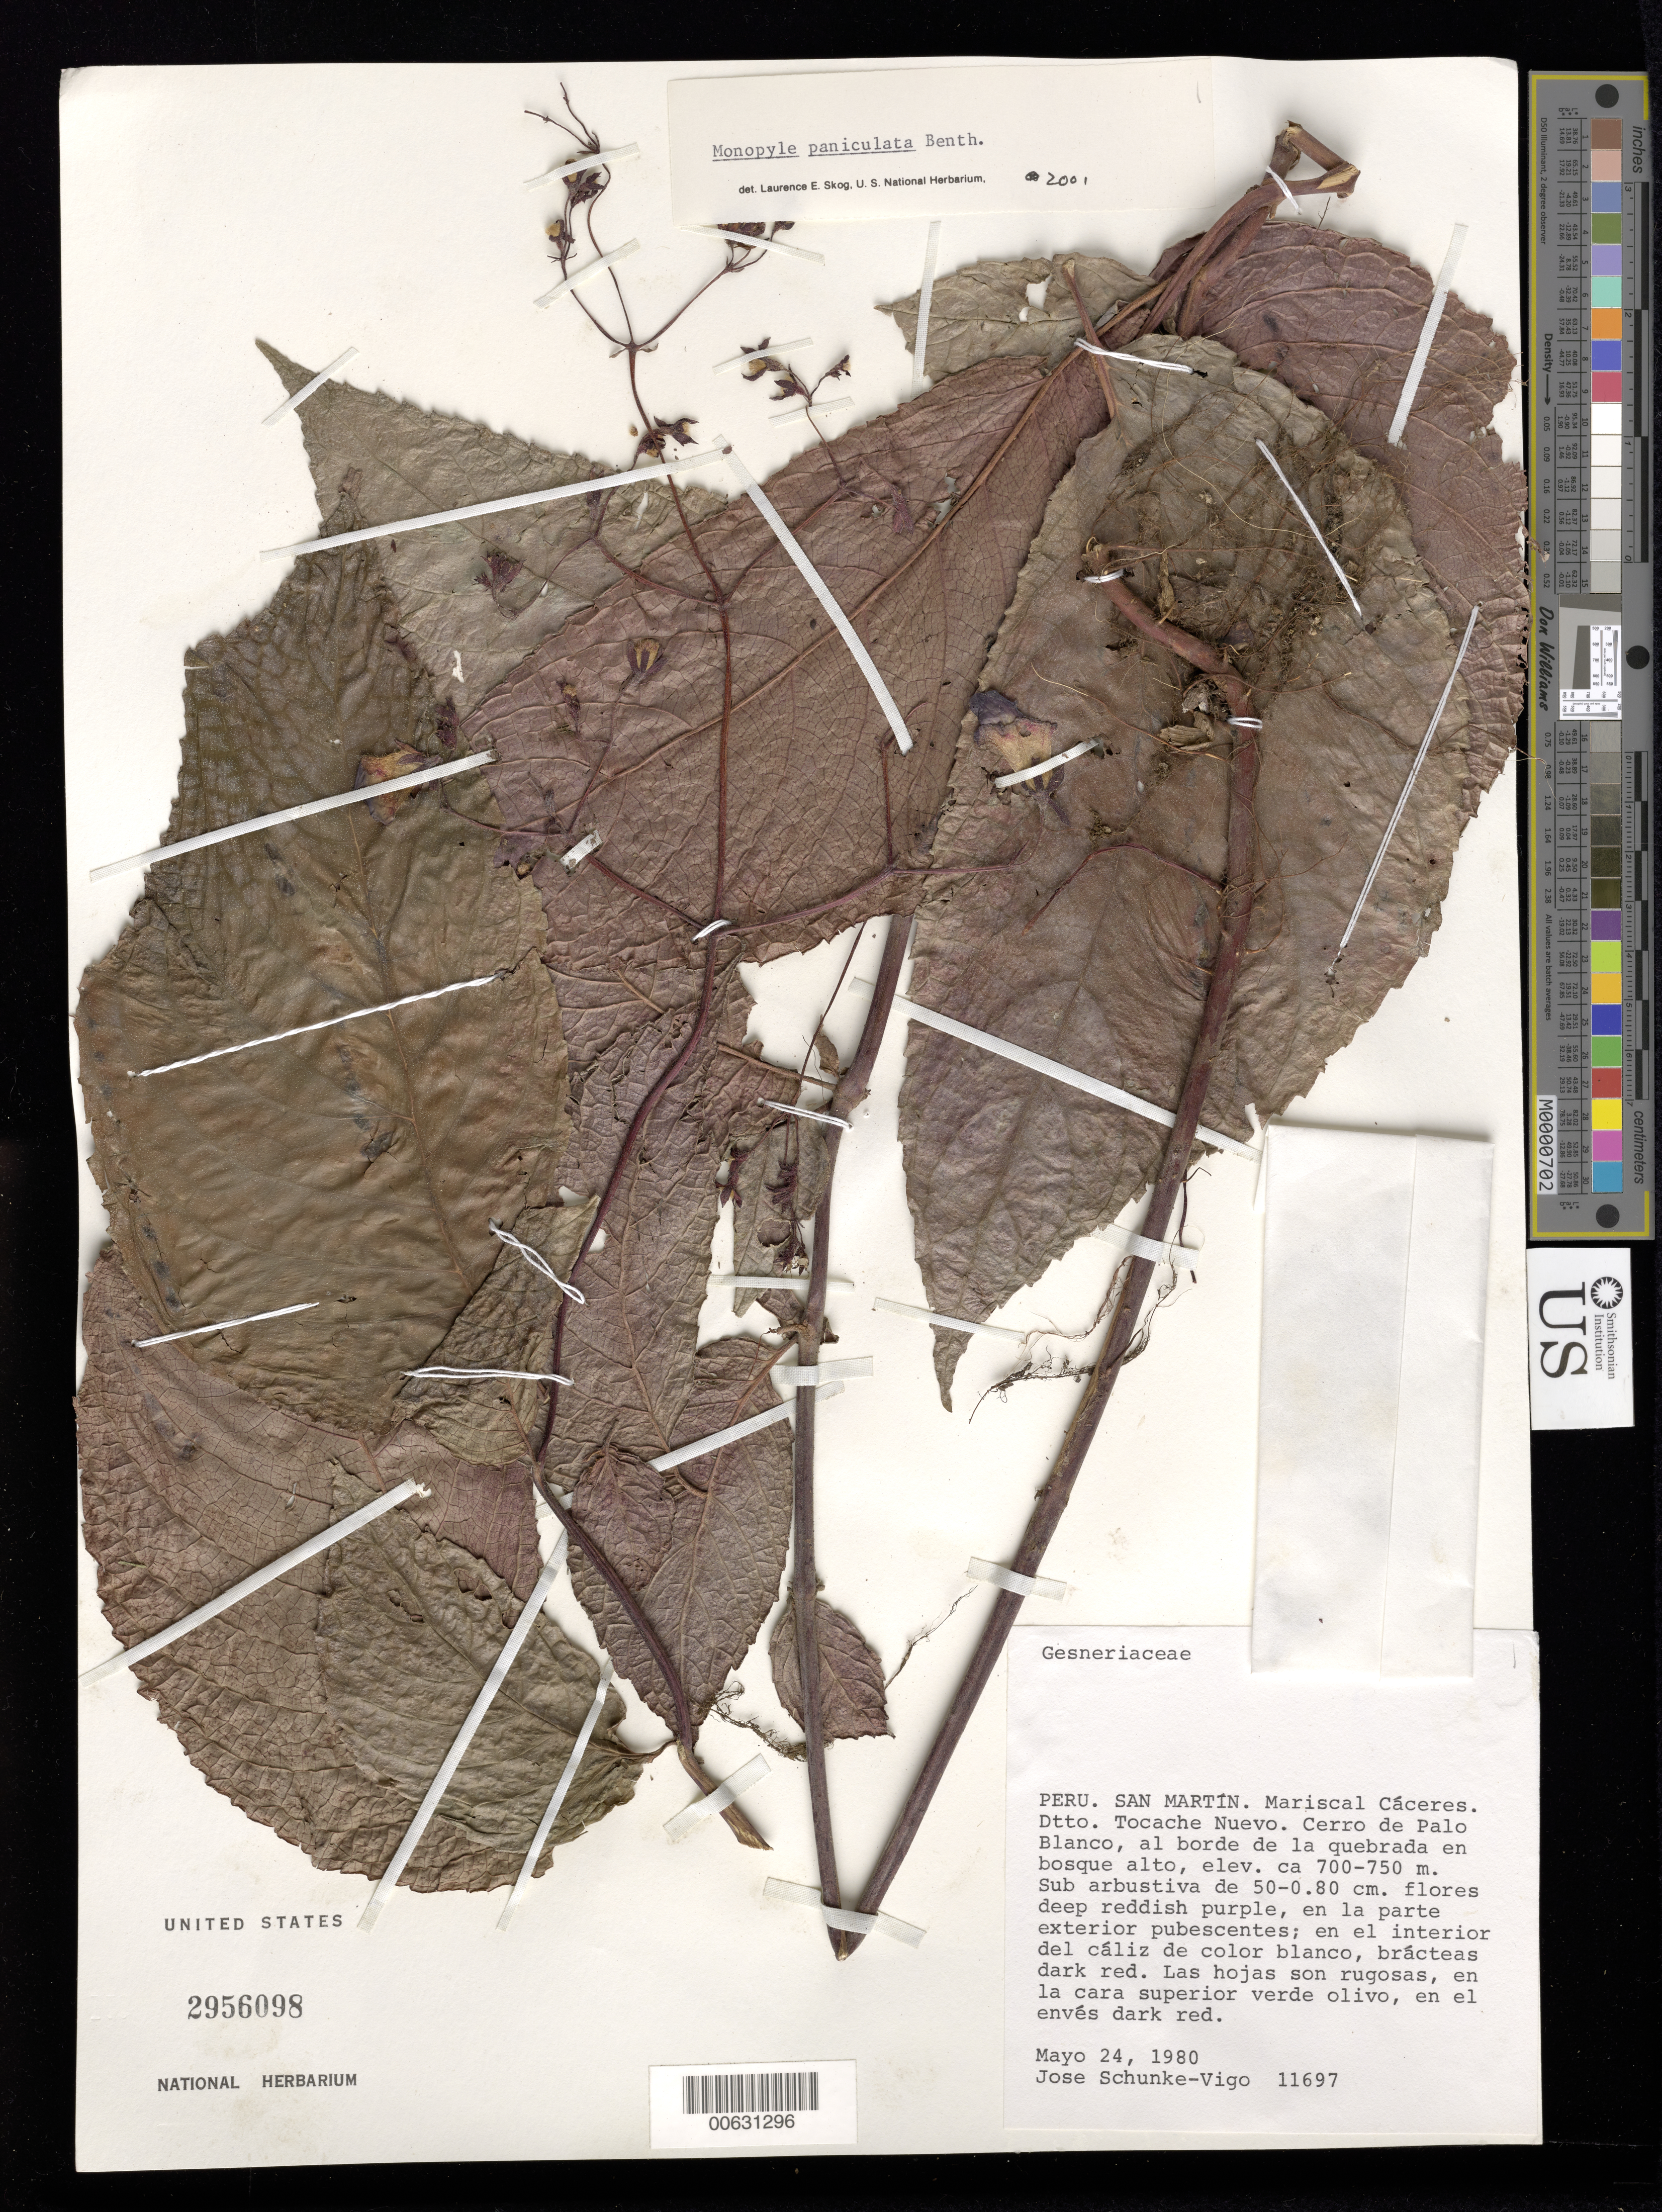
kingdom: Plantae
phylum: Tracheophyta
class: Magnoliopsida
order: Lamiales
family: Gesneriaceae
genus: Monopyle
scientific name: Monopyle paniculata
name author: Benth.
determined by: Skog, Laurence E.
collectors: J. Schunke Vigo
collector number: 11697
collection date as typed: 24 May 1980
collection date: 1980-05-24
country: Peru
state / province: San Martín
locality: Mariscal Cáceres, Dtto. Tocache Nuevo, Cerro de Palo Blanco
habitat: Al borde de la quebrada en bosque alto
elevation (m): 700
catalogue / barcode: US 2956098